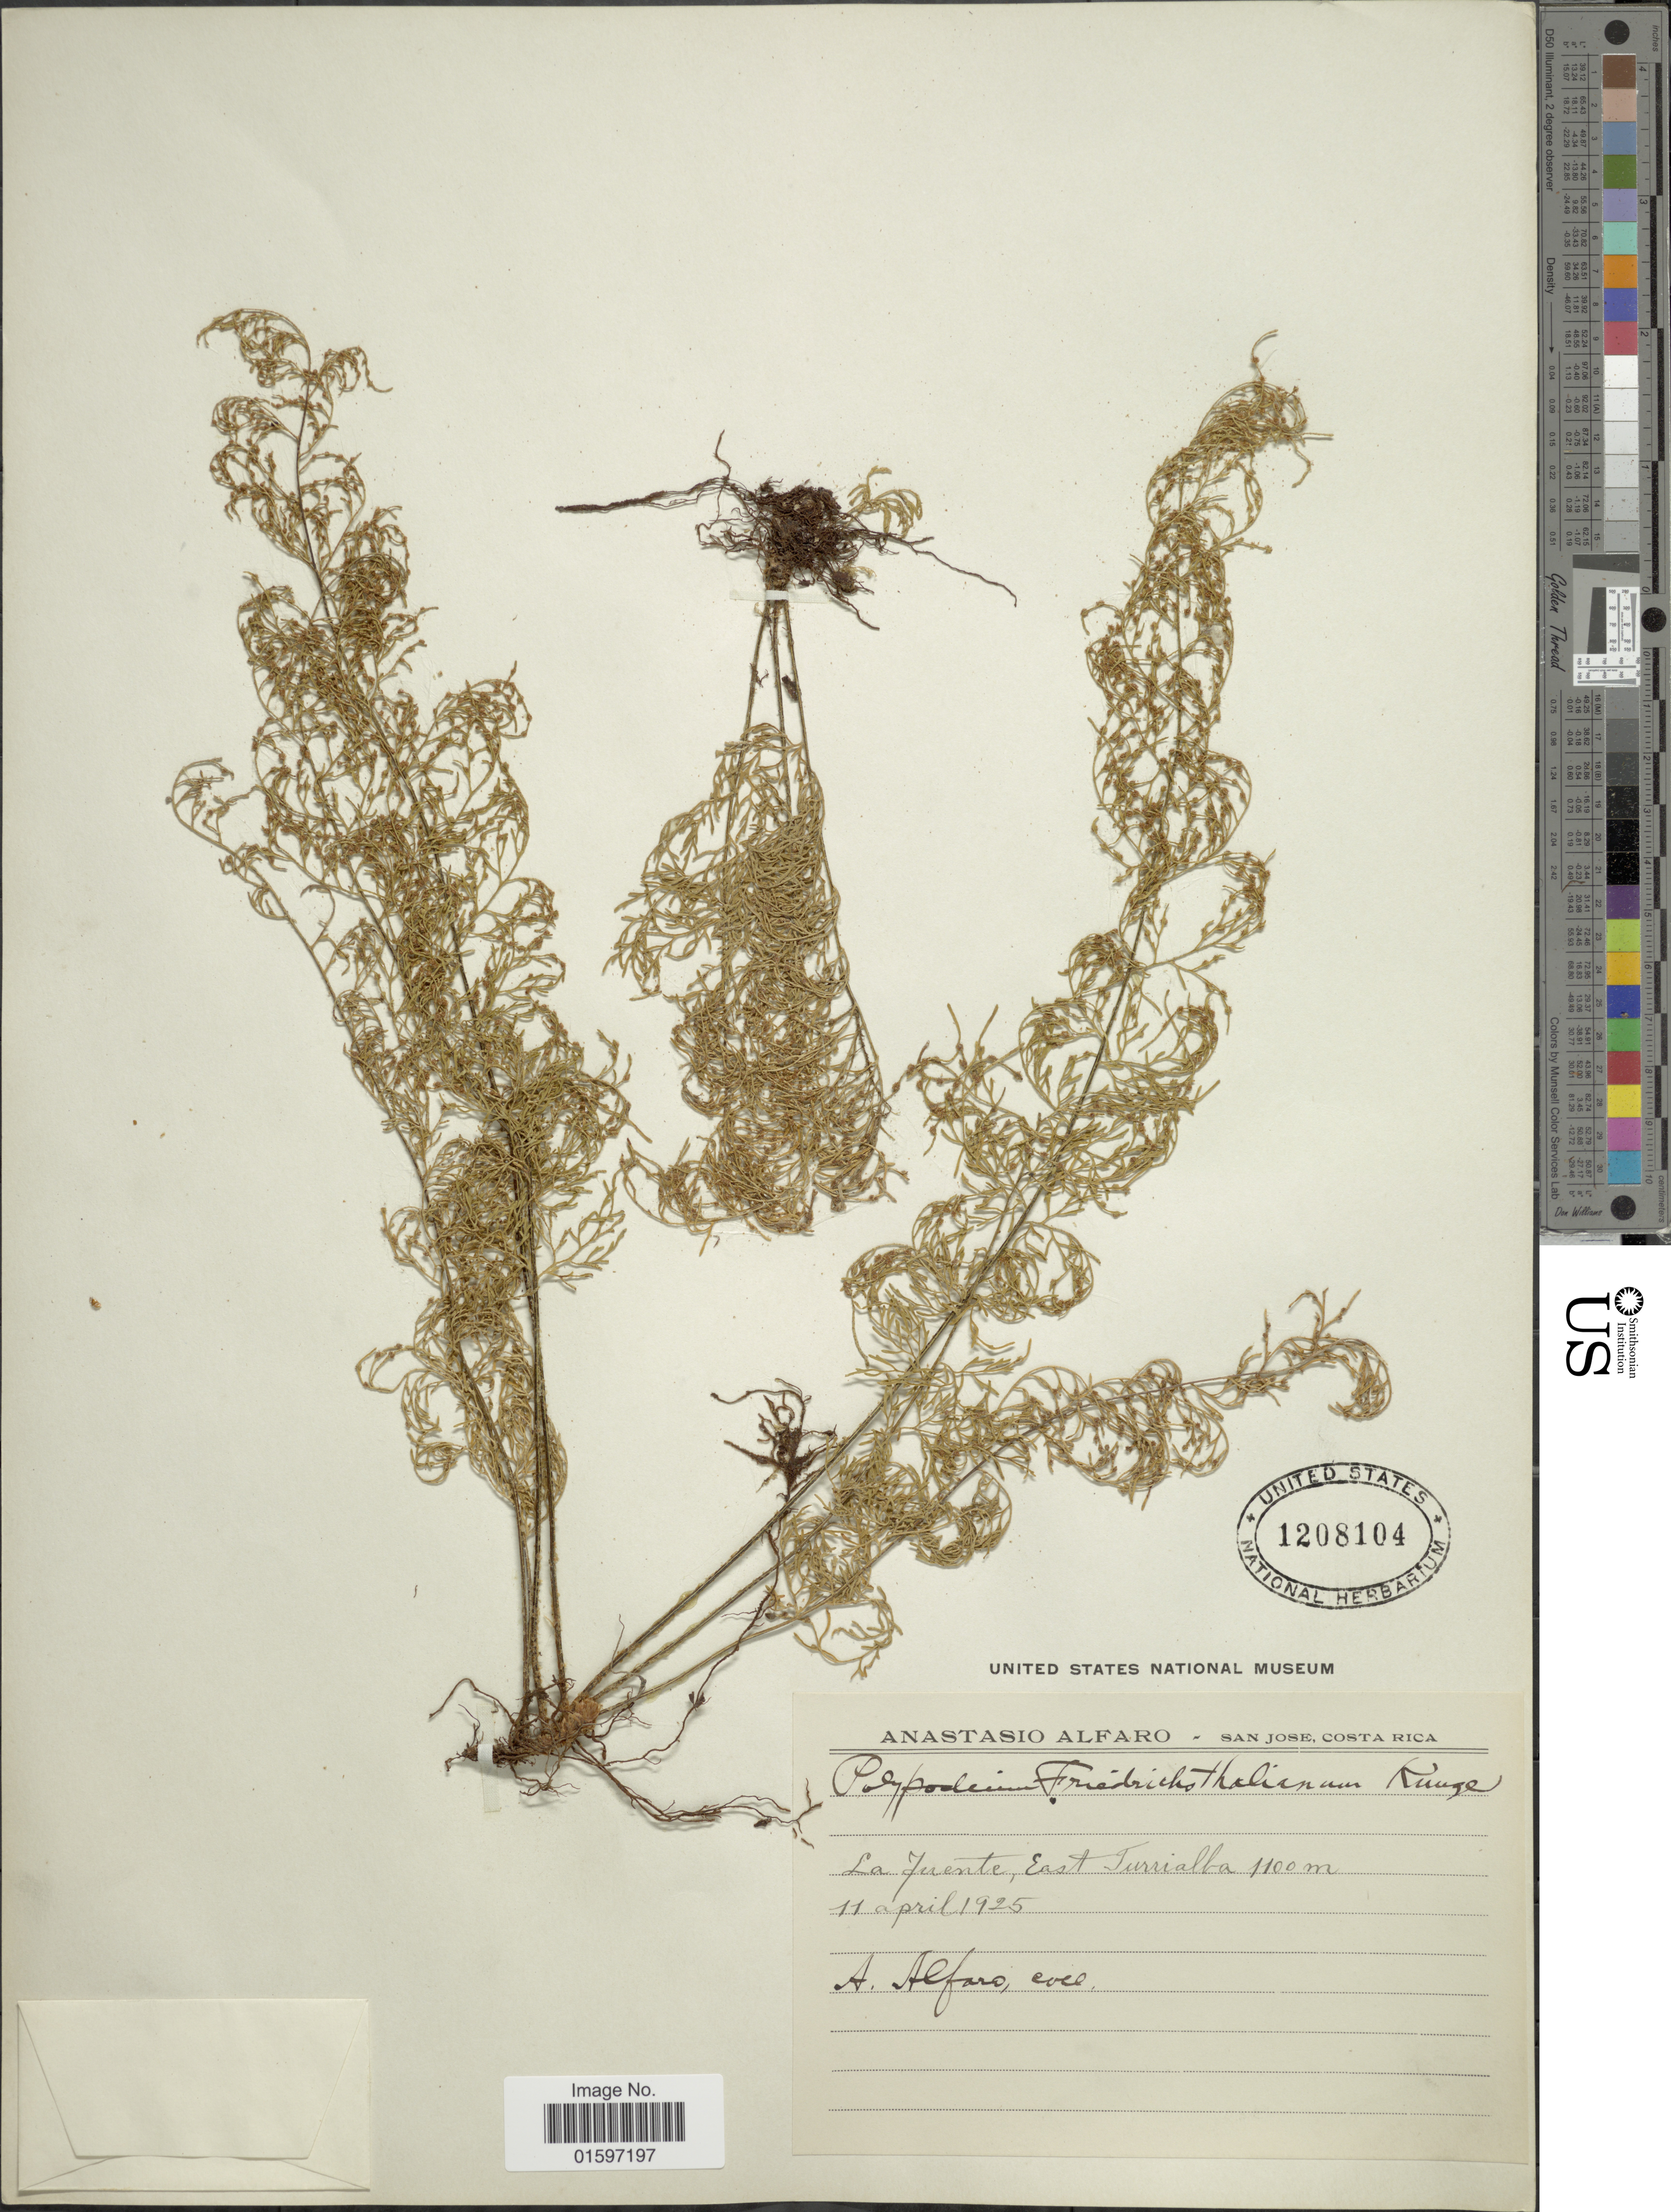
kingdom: Plantae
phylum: Tracheophyta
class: Polypodiopsida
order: Polypodiales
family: Polypodiaceae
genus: Pleopeltis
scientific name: Pleopeltis friedrichsthaliana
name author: (Kunze)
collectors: A. Alfaro Gonzalez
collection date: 1925-04-11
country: Costa Rica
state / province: San José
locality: La fuente, East Turrialba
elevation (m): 1100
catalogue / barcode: US 1208104